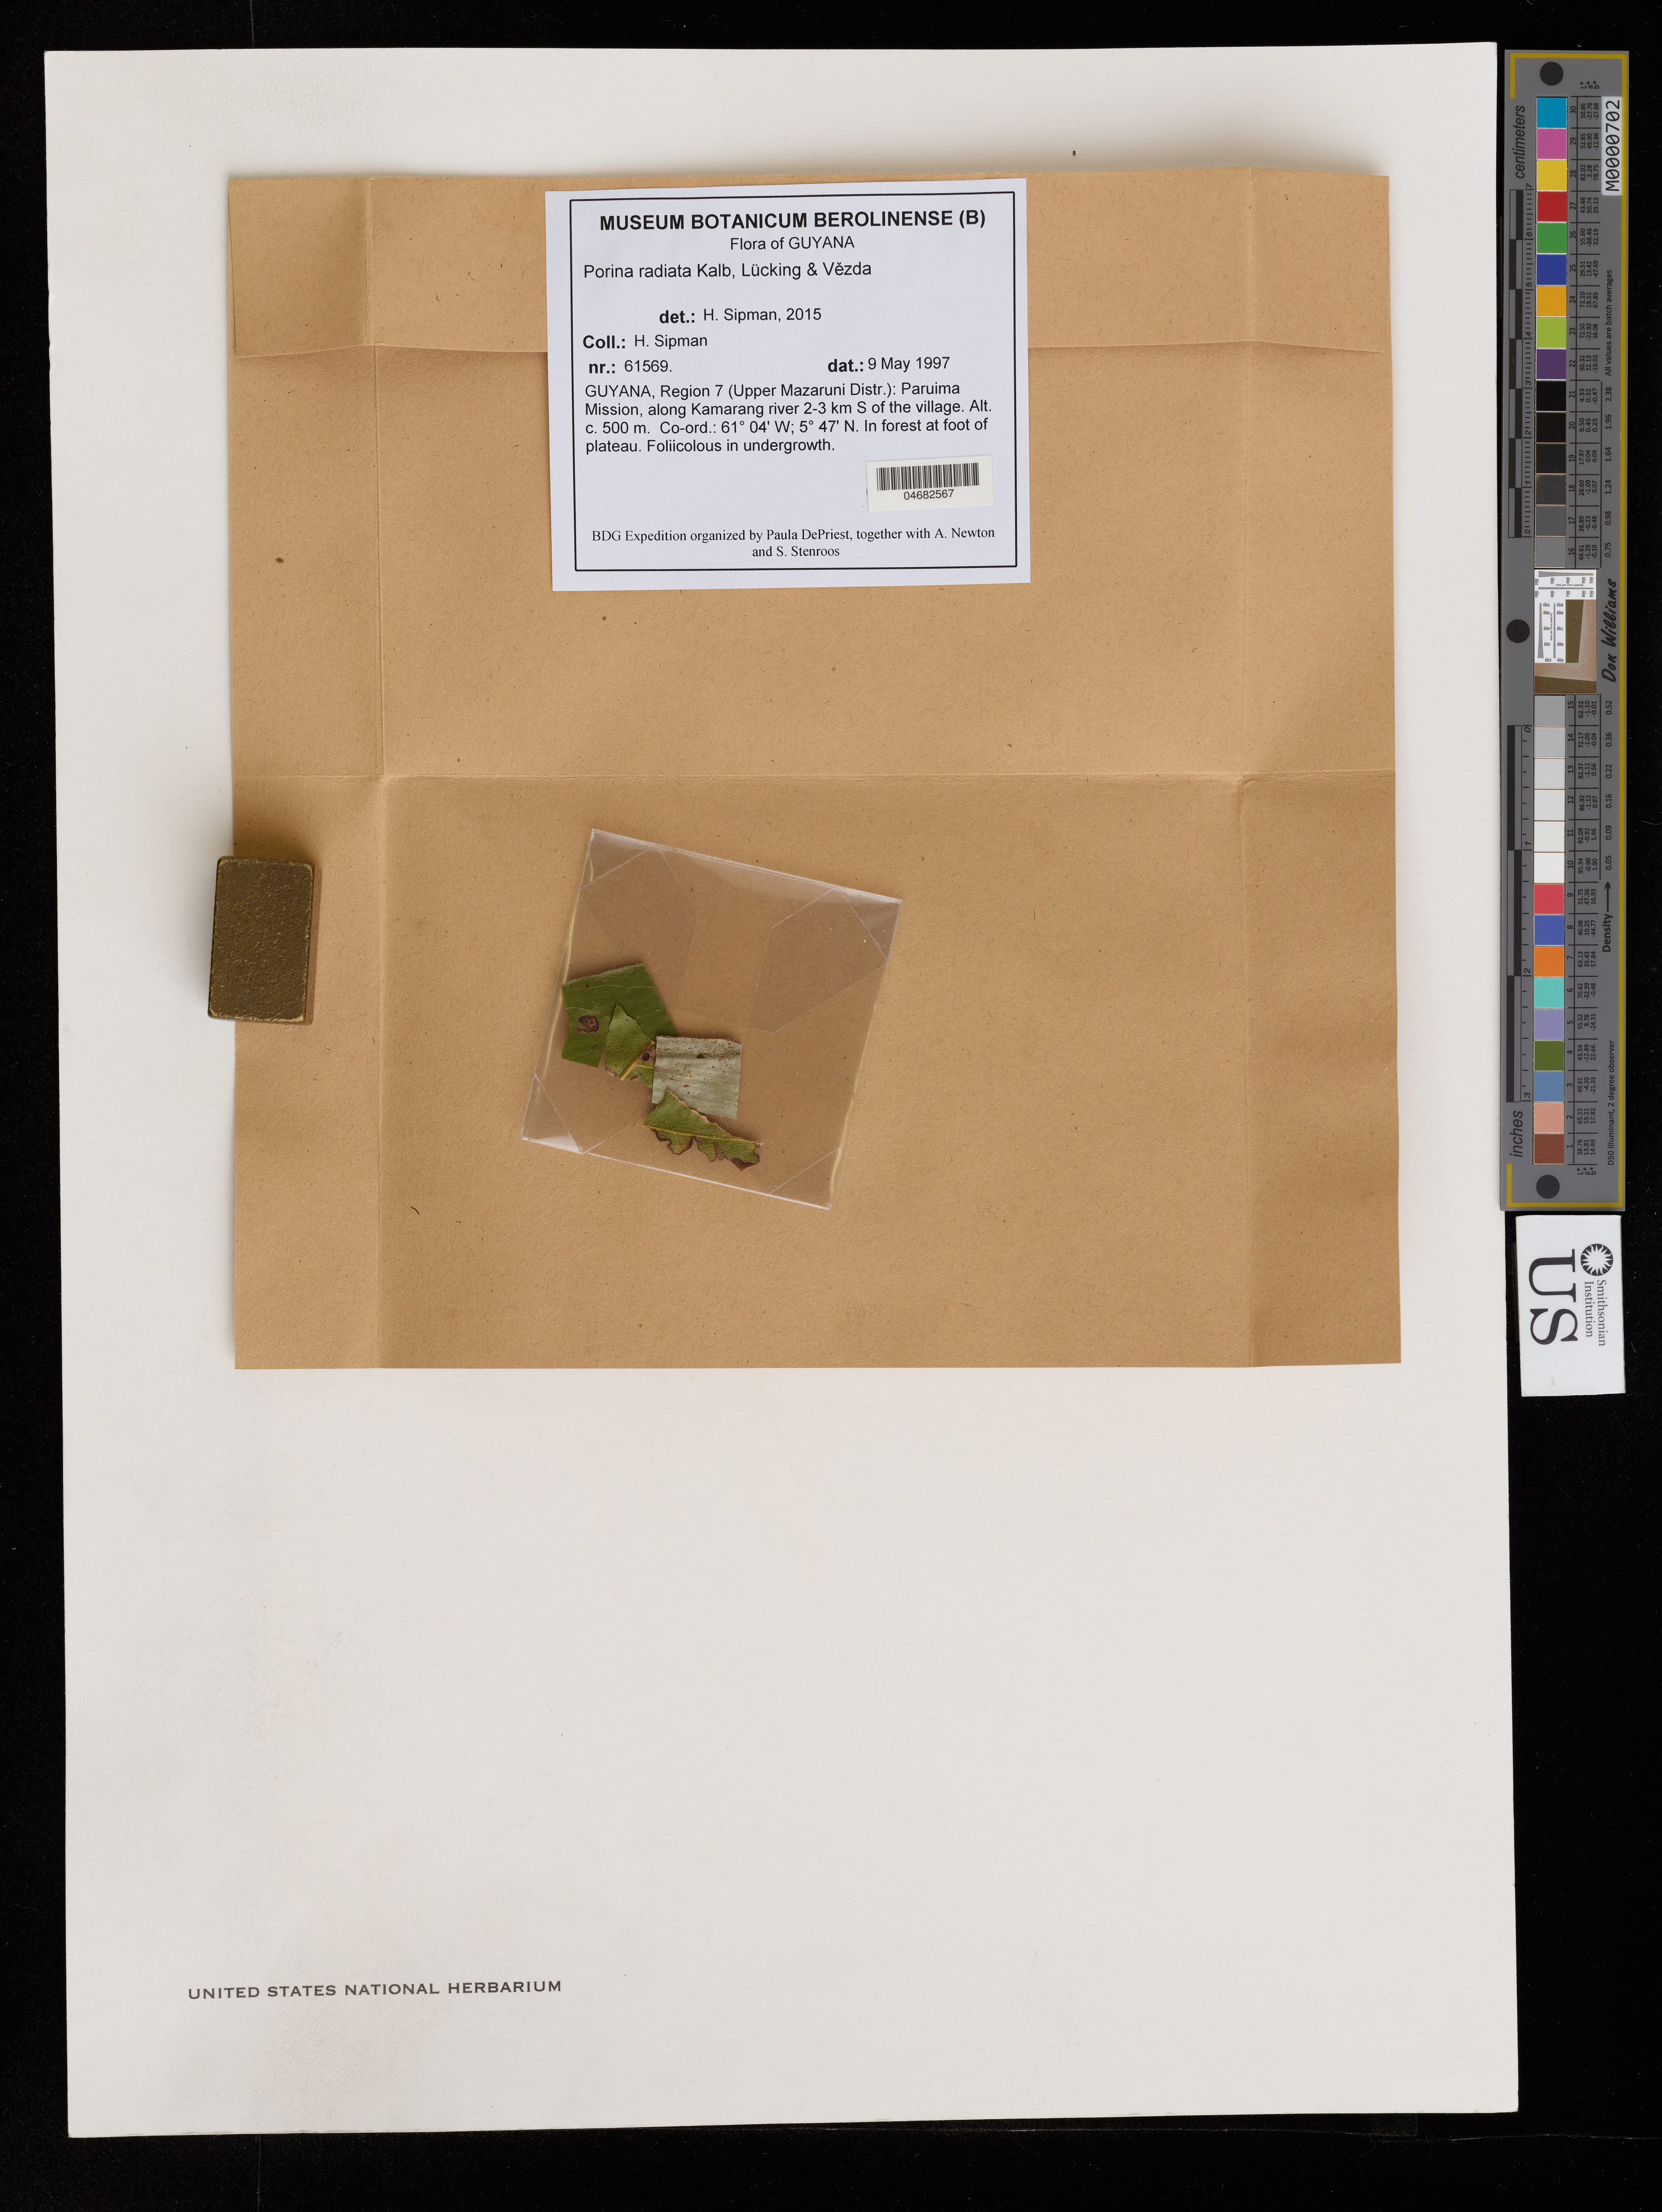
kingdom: Fungi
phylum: Ascomycota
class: Lecanoromycetes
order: Pertusariales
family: Pertusariaceae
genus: Porina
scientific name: Porina radiata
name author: Kalb et al.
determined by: Sipman, H.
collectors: H. Sipman et al.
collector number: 61569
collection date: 1997-05-09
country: Guyana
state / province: Mazaruni-Potaro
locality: Upper Mazaruni Distr. Paruima Mission, along Kamarang River 2-3 km S of the village.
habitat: In forest at foot of plateau. Foliicolous in undergrowth.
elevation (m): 500